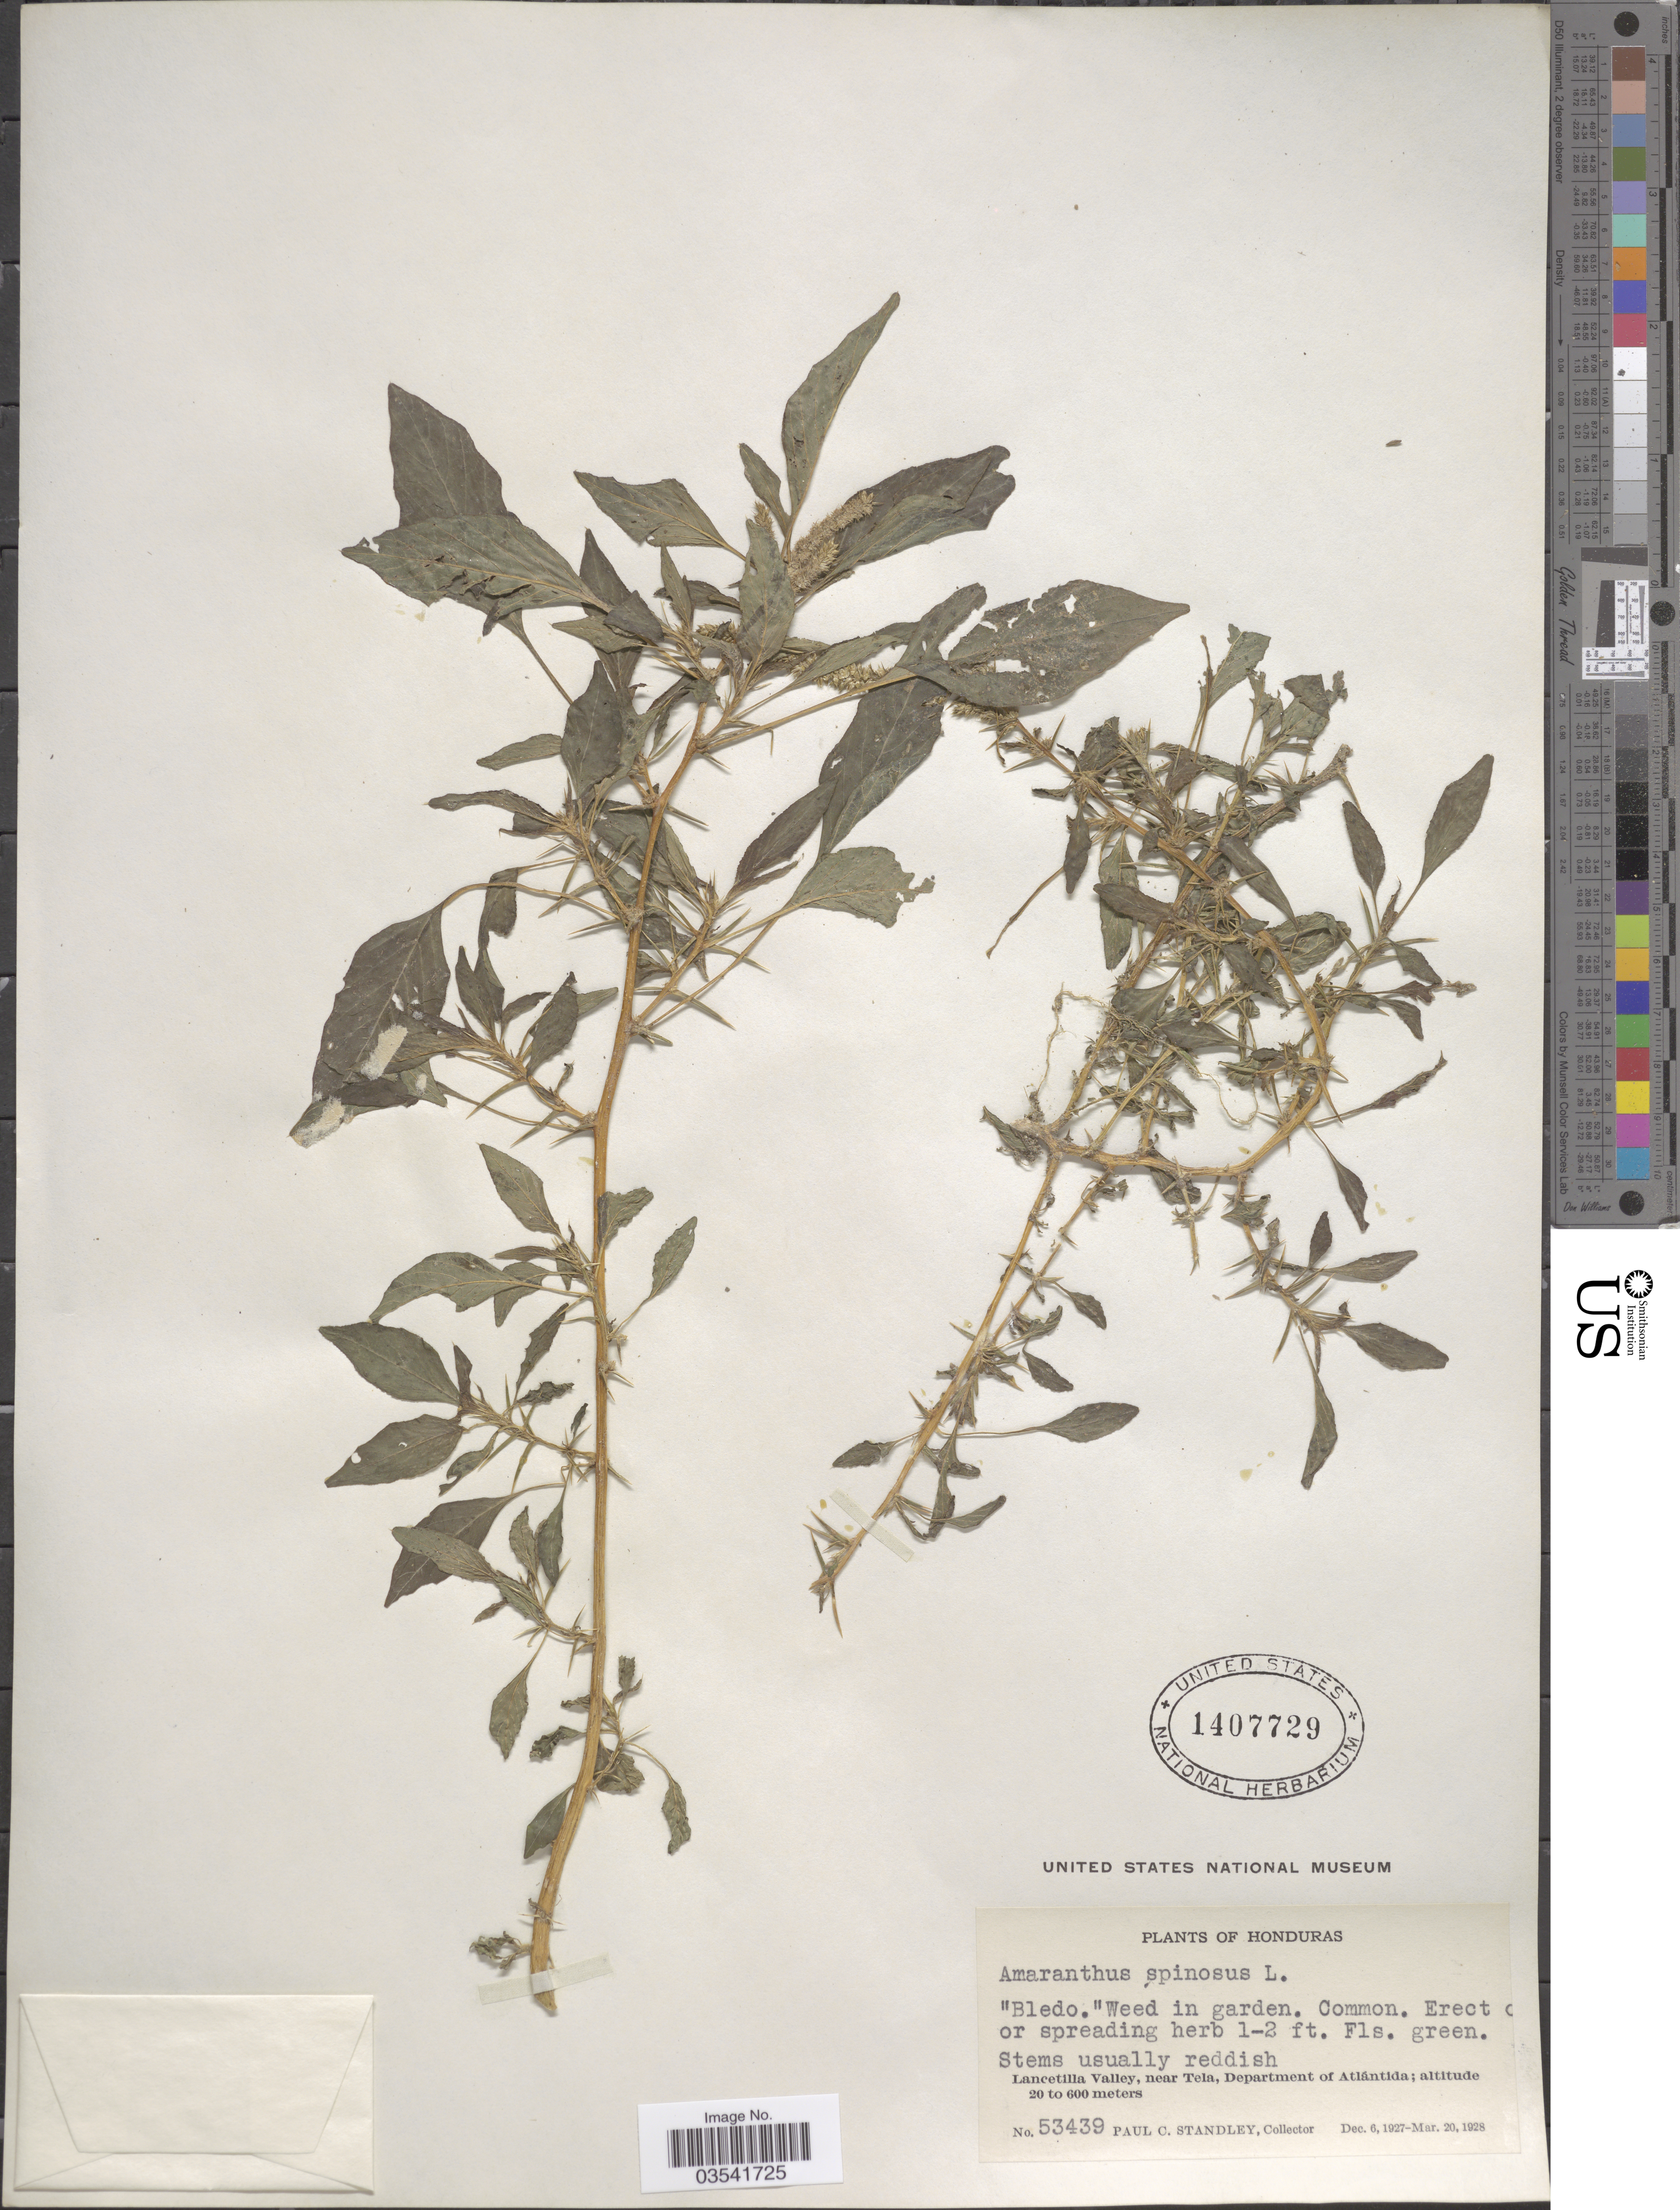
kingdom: Plantae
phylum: Tracheophyta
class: Magnoliopsida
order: Caryophyllales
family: Amaranthaceae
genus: Amaranthus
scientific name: Amaranthus spinosus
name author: L.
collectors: P. C. Standley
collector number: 53439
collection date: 1927-12-06/1928-03-20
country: Honduras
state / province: Atlántida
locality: Lancetilla Valley, near Tela, Department of Atlántida.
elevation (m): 20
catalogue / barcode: US 1407729